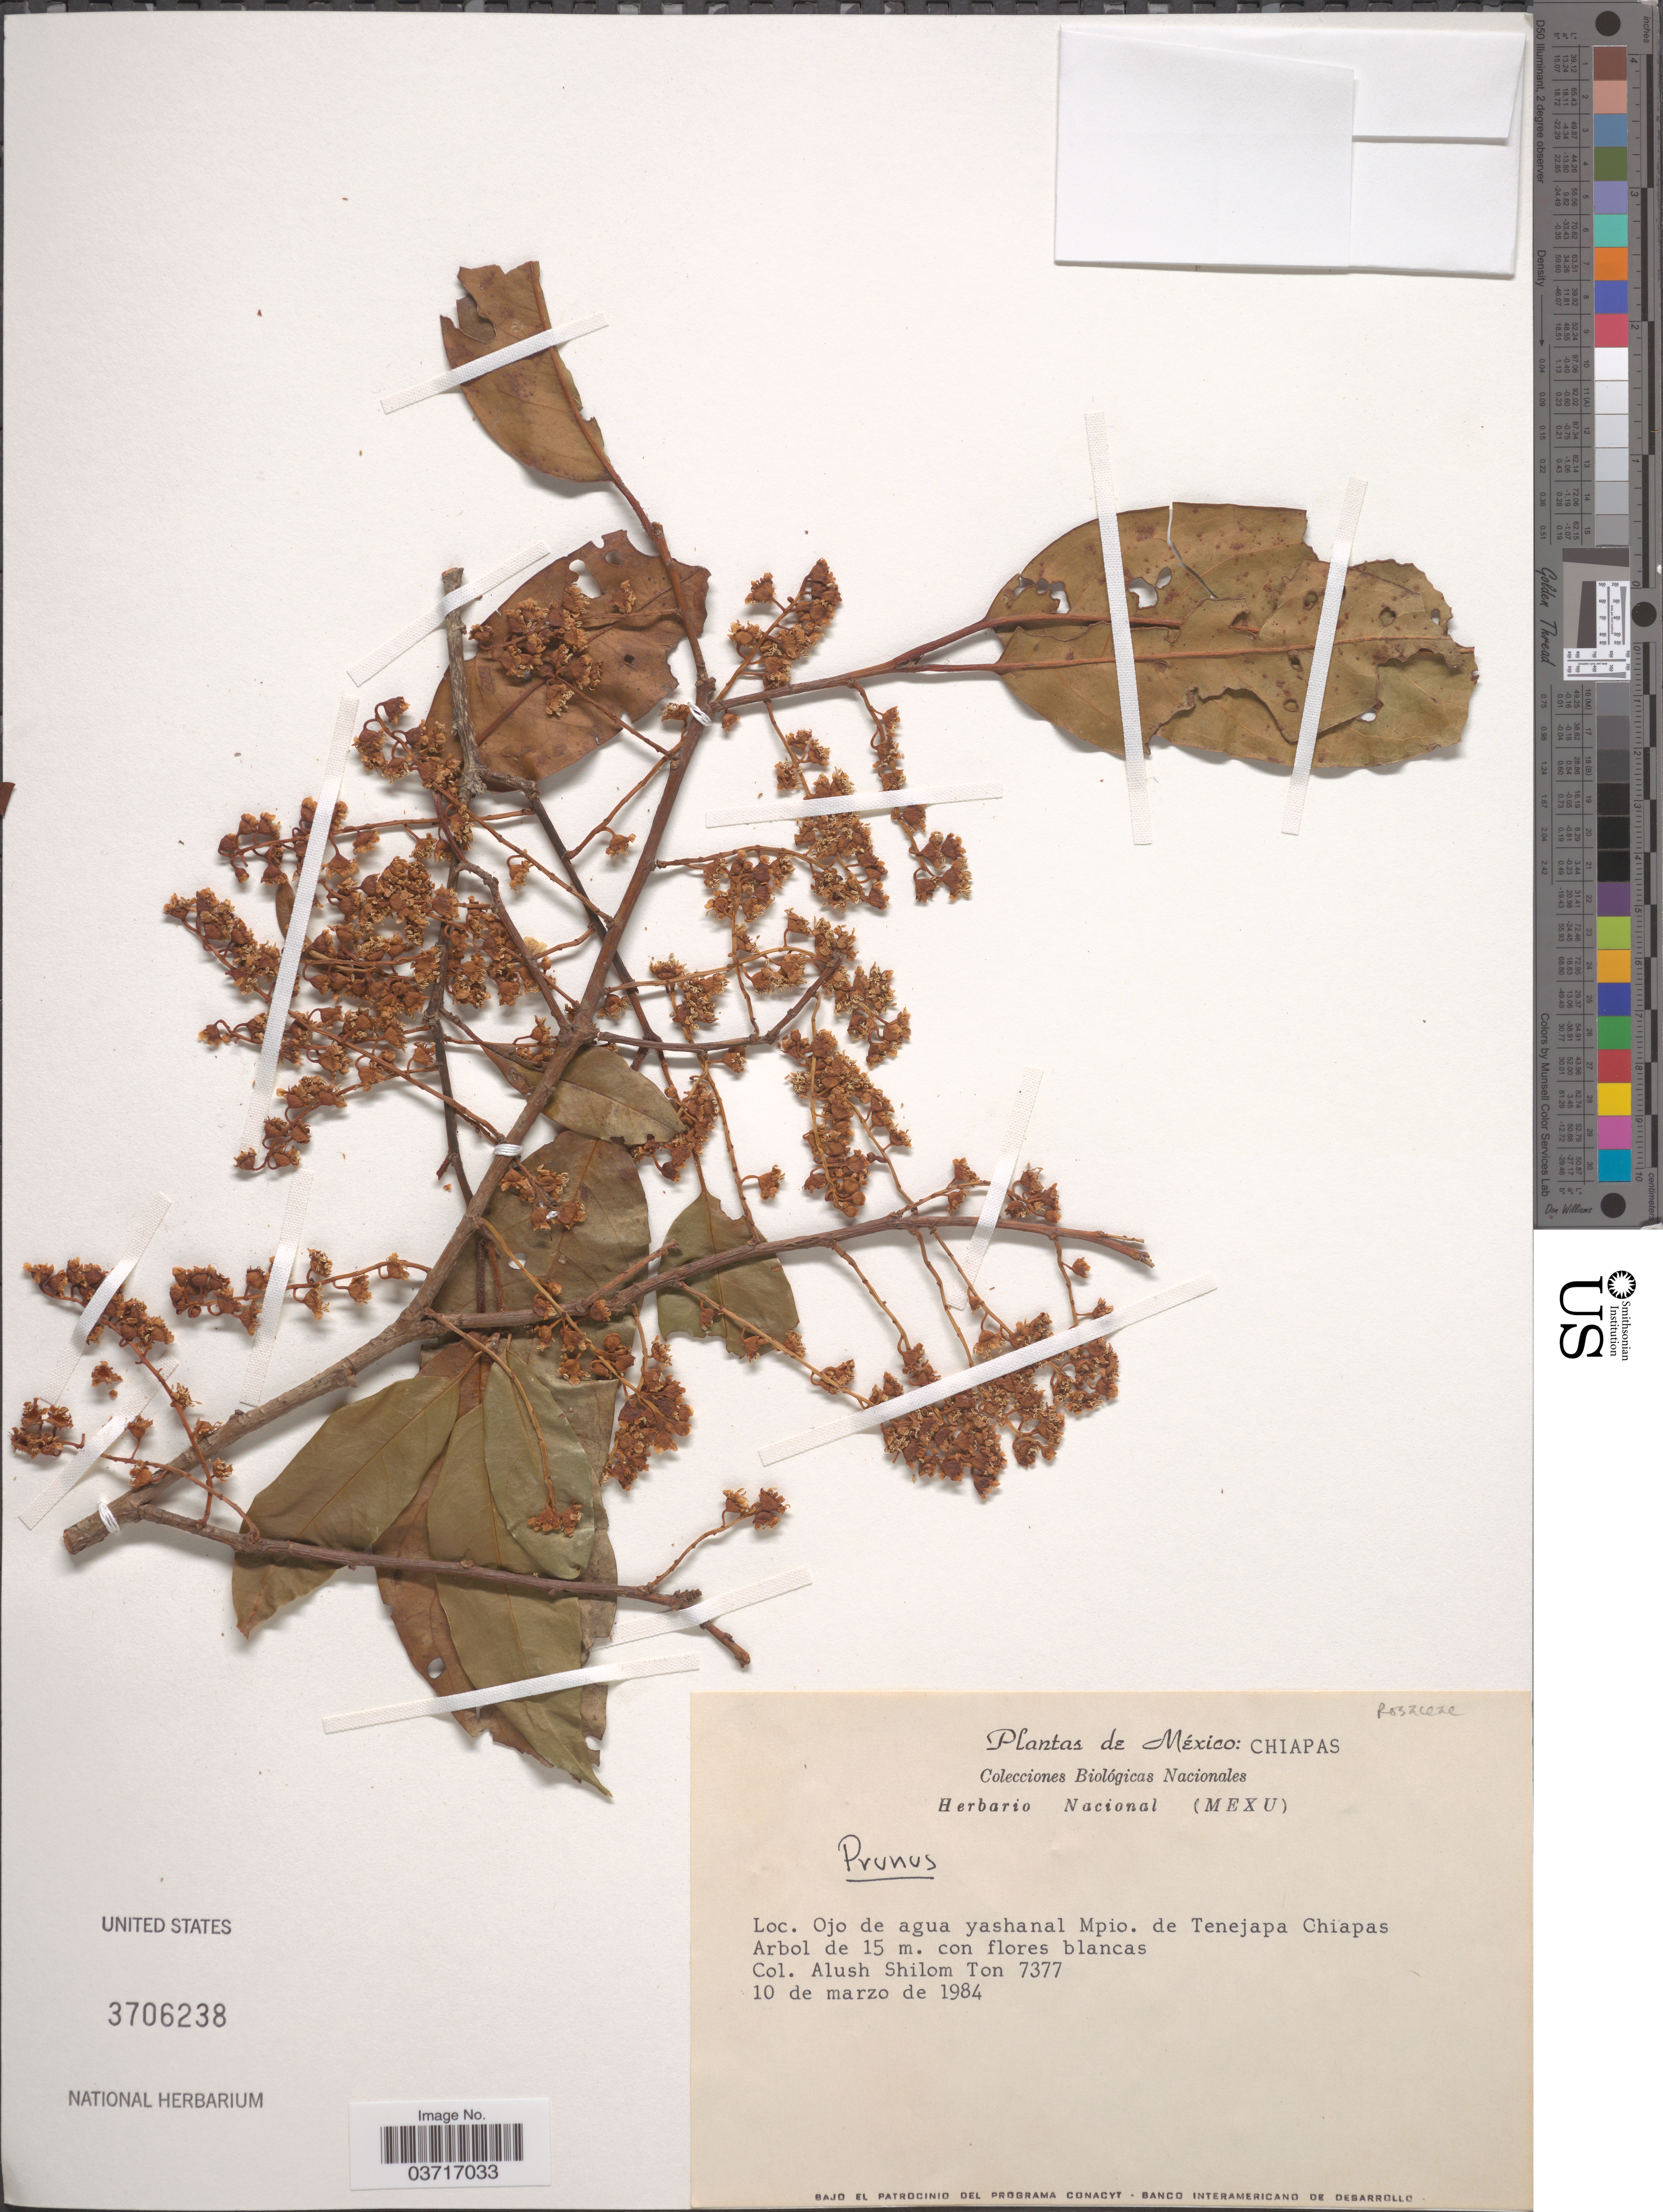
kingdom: Plantae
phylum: Tracheophyta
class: Magnoliopsida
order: Rosales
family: Rosaceae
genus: Prunus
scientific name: Prunus sp.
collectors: A. S. Ton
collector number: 7377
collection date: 1984-03-10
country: Mexico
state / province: Chiapas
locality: Ojo de agua yashanal Mpio. de Tenejapa Chiapas.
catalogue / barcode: US 3706238